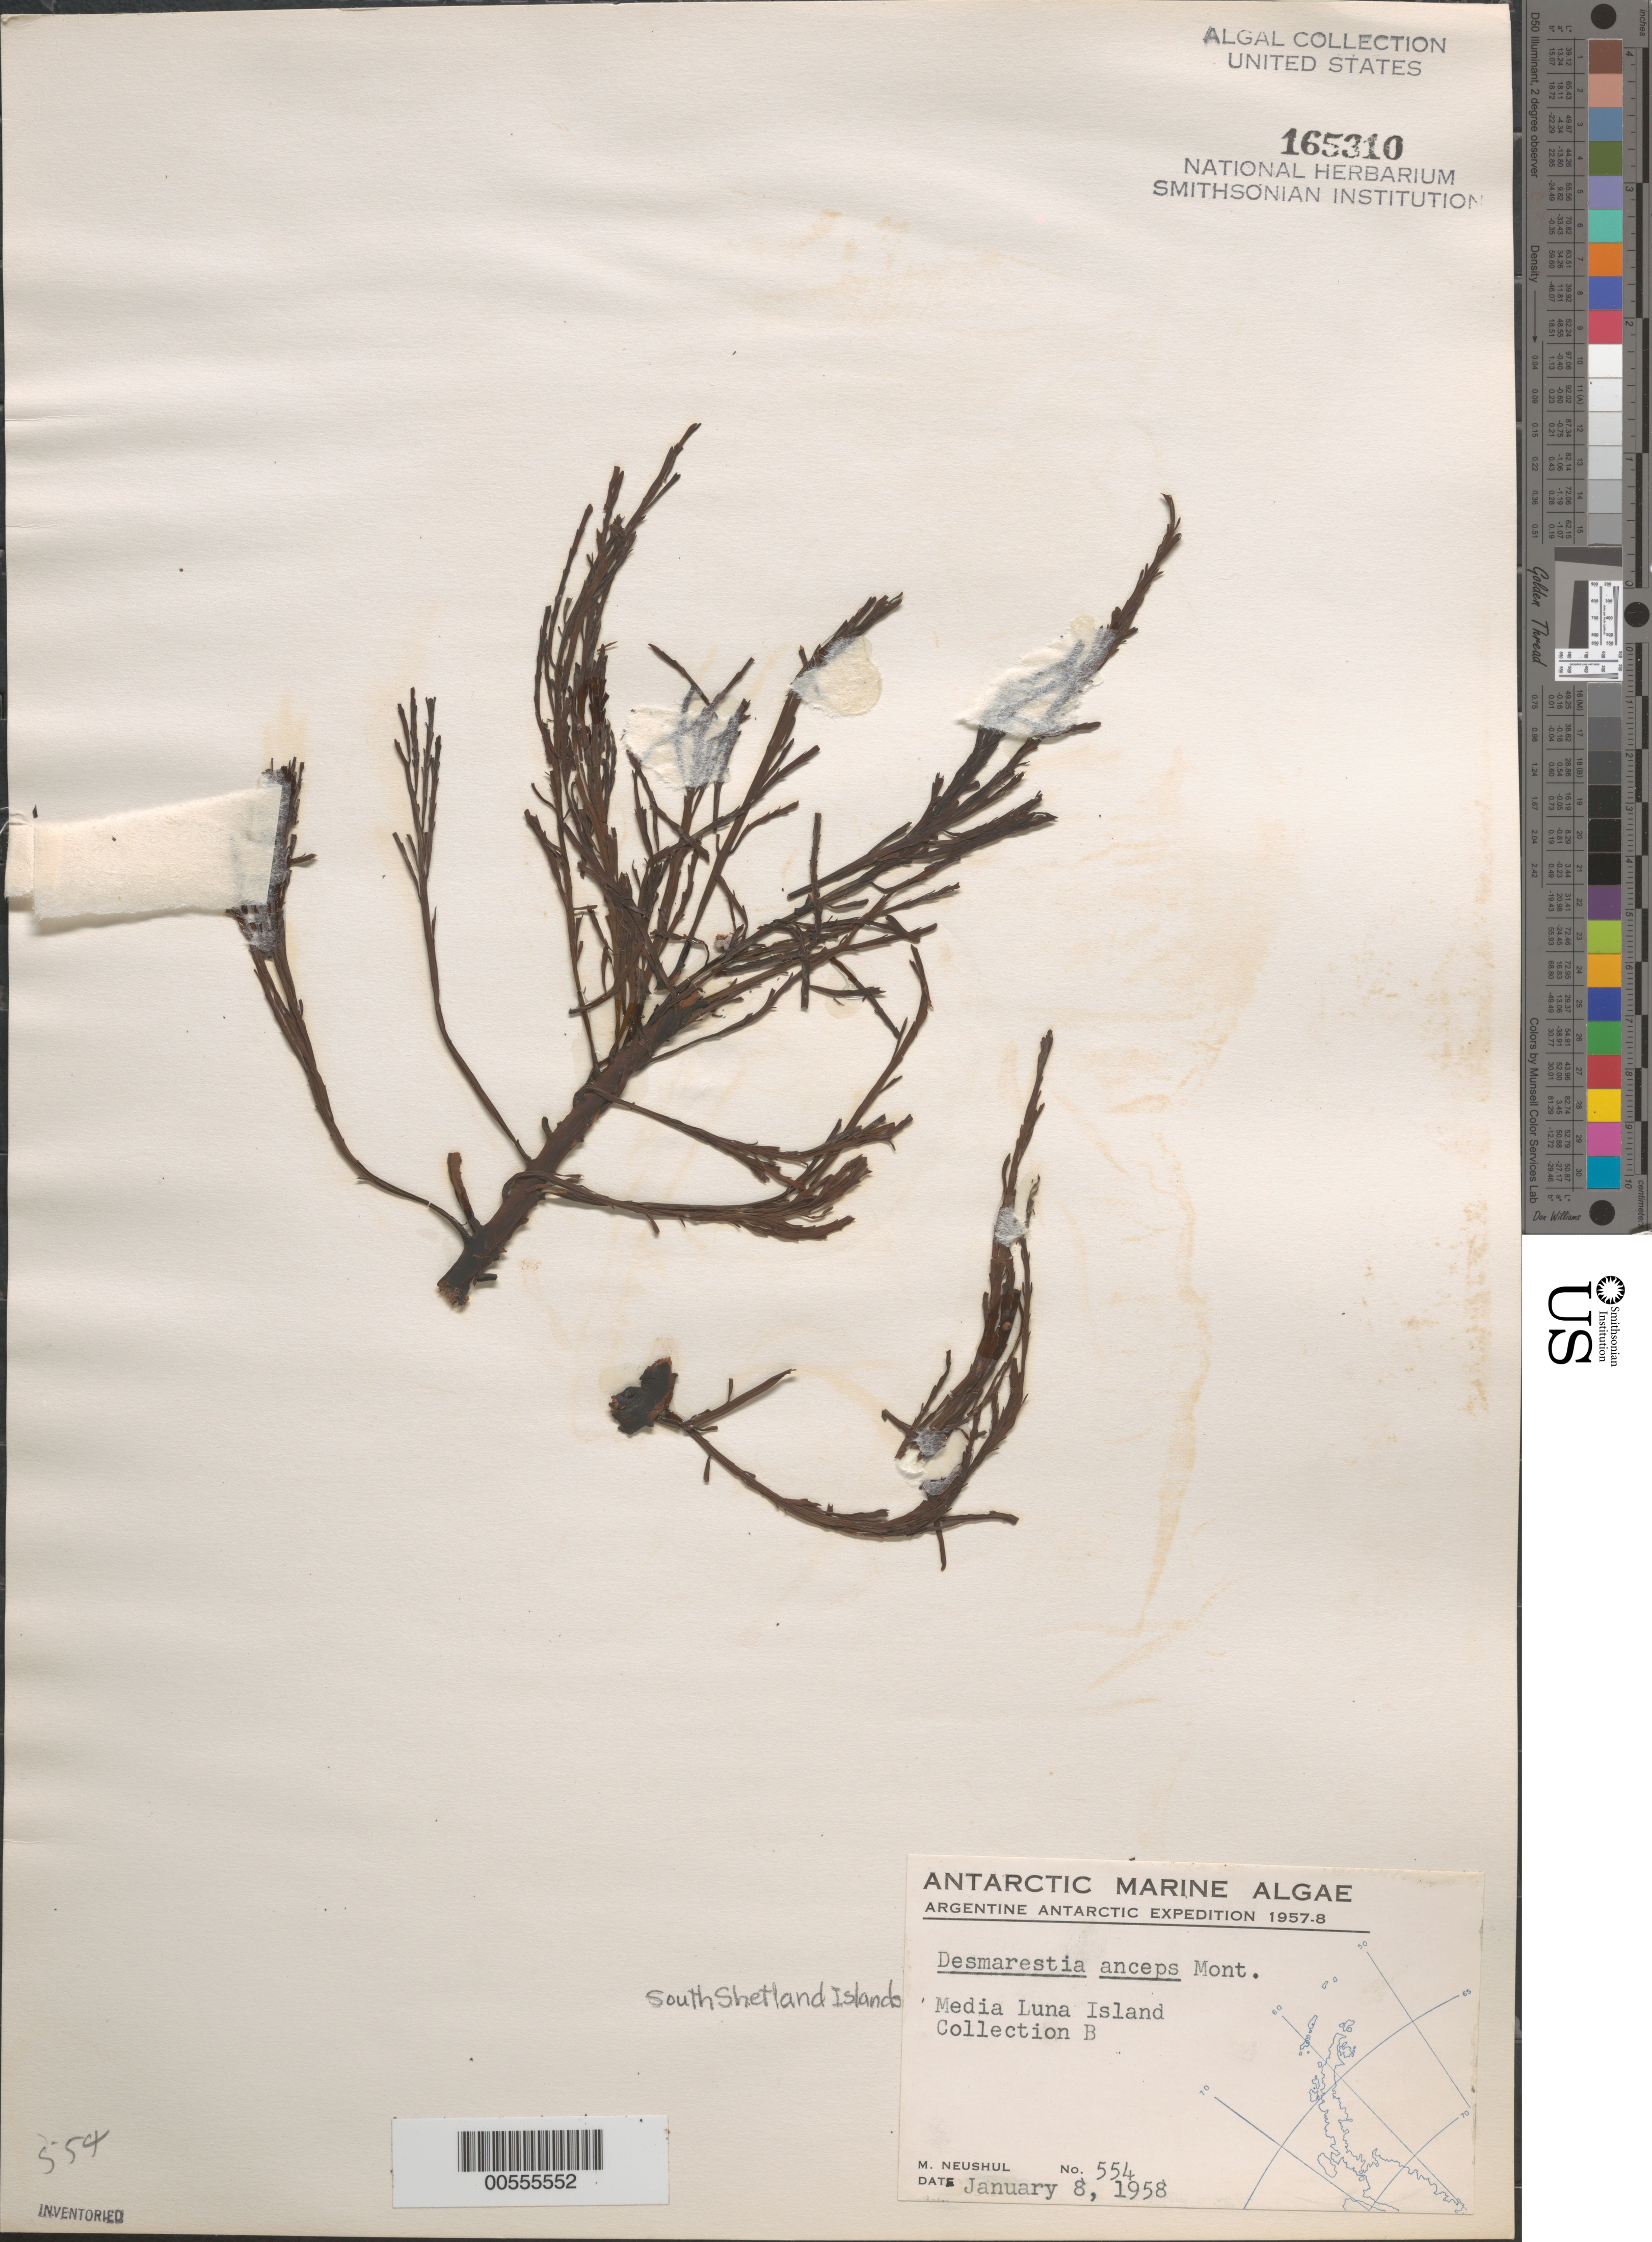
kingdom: Chromista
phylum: Ochrophyta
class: Phaeophyceae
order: Desmarestiales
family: Desmarestiaceae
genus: Desmarestia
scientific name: Desmarestia anceps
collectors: M. Neushul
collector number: Neushul 554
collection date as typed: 08 Jan 1958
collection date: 1958-01-08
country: Antarctica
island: Half Moon Island (Media Luna Island)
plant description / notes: Argentine Antarctic Expedition, 1957-1958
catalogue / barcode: US 165310